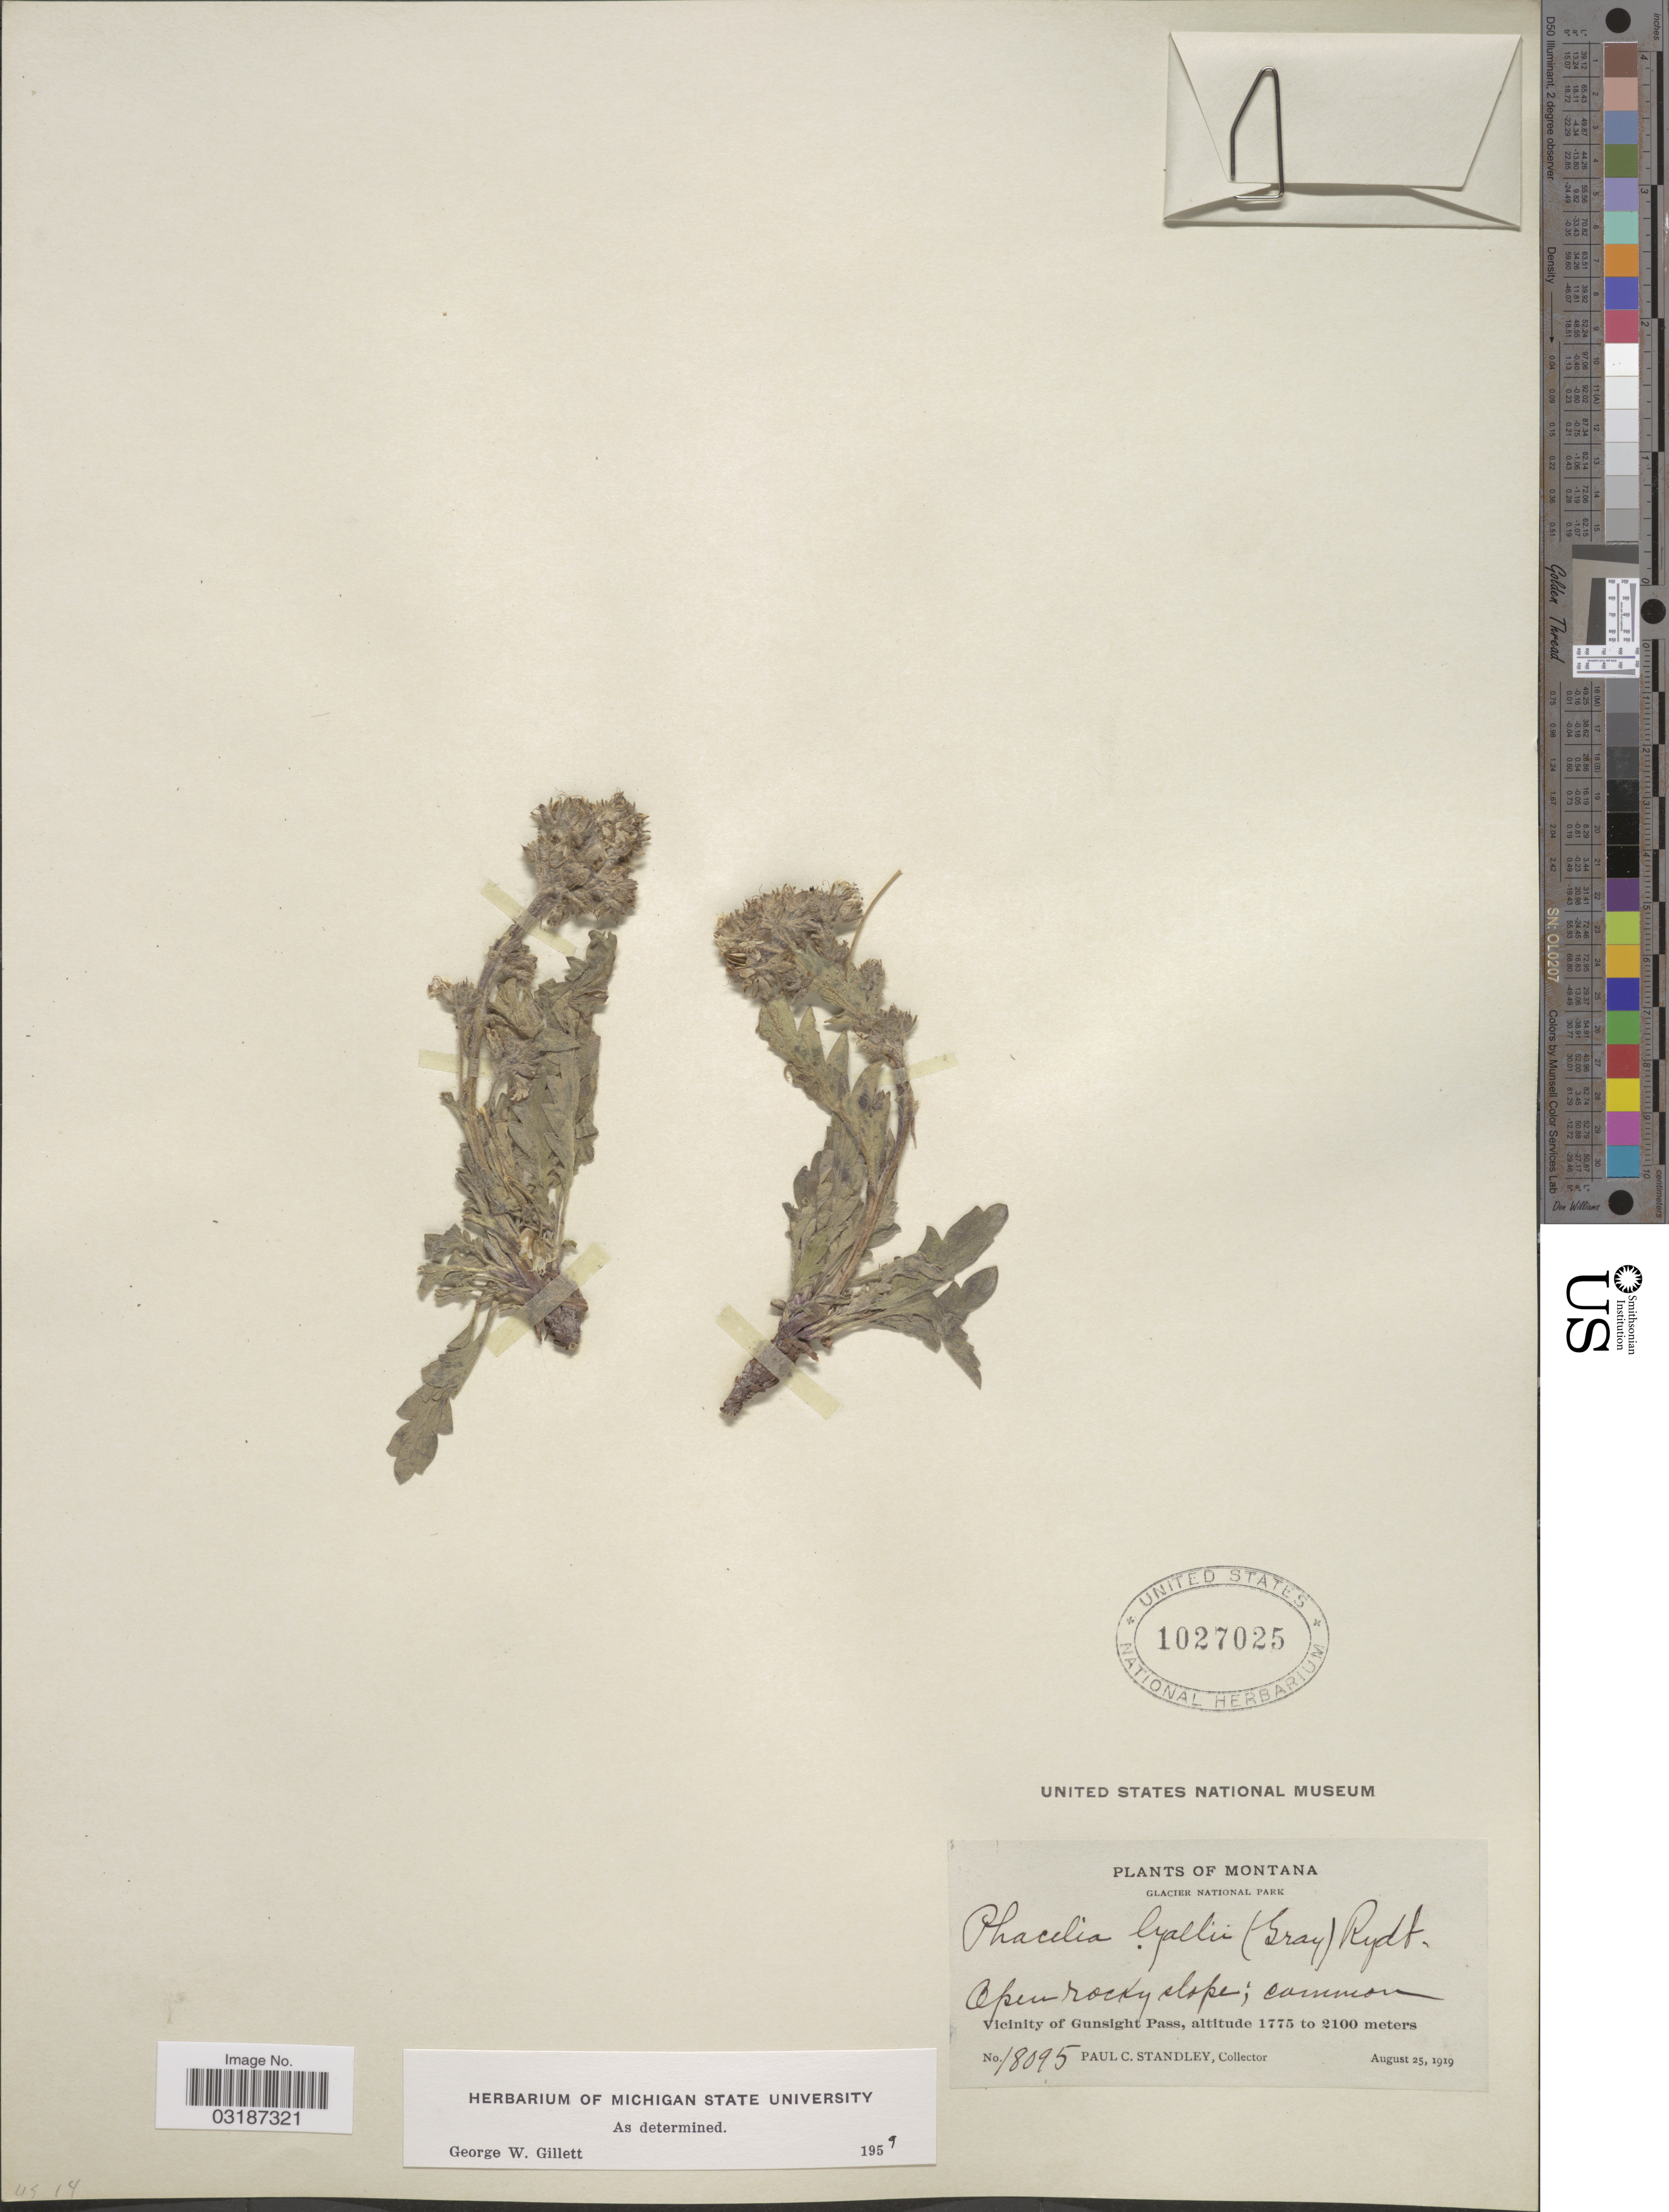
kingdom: Plantae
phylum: Tracheophyta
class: Magnoliopsida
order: Boraginales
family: Hydrophyllaceae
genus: Phacelia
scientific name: Phacelia lyallii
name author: (A. Gray) Rydb.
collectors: P. C. Standley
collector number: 18095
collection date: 1919-08-25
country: United States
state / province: Montana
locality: Glacier National Park. Vicinity of Gunsight Pass.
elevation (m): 1775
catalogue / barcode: US 1027025